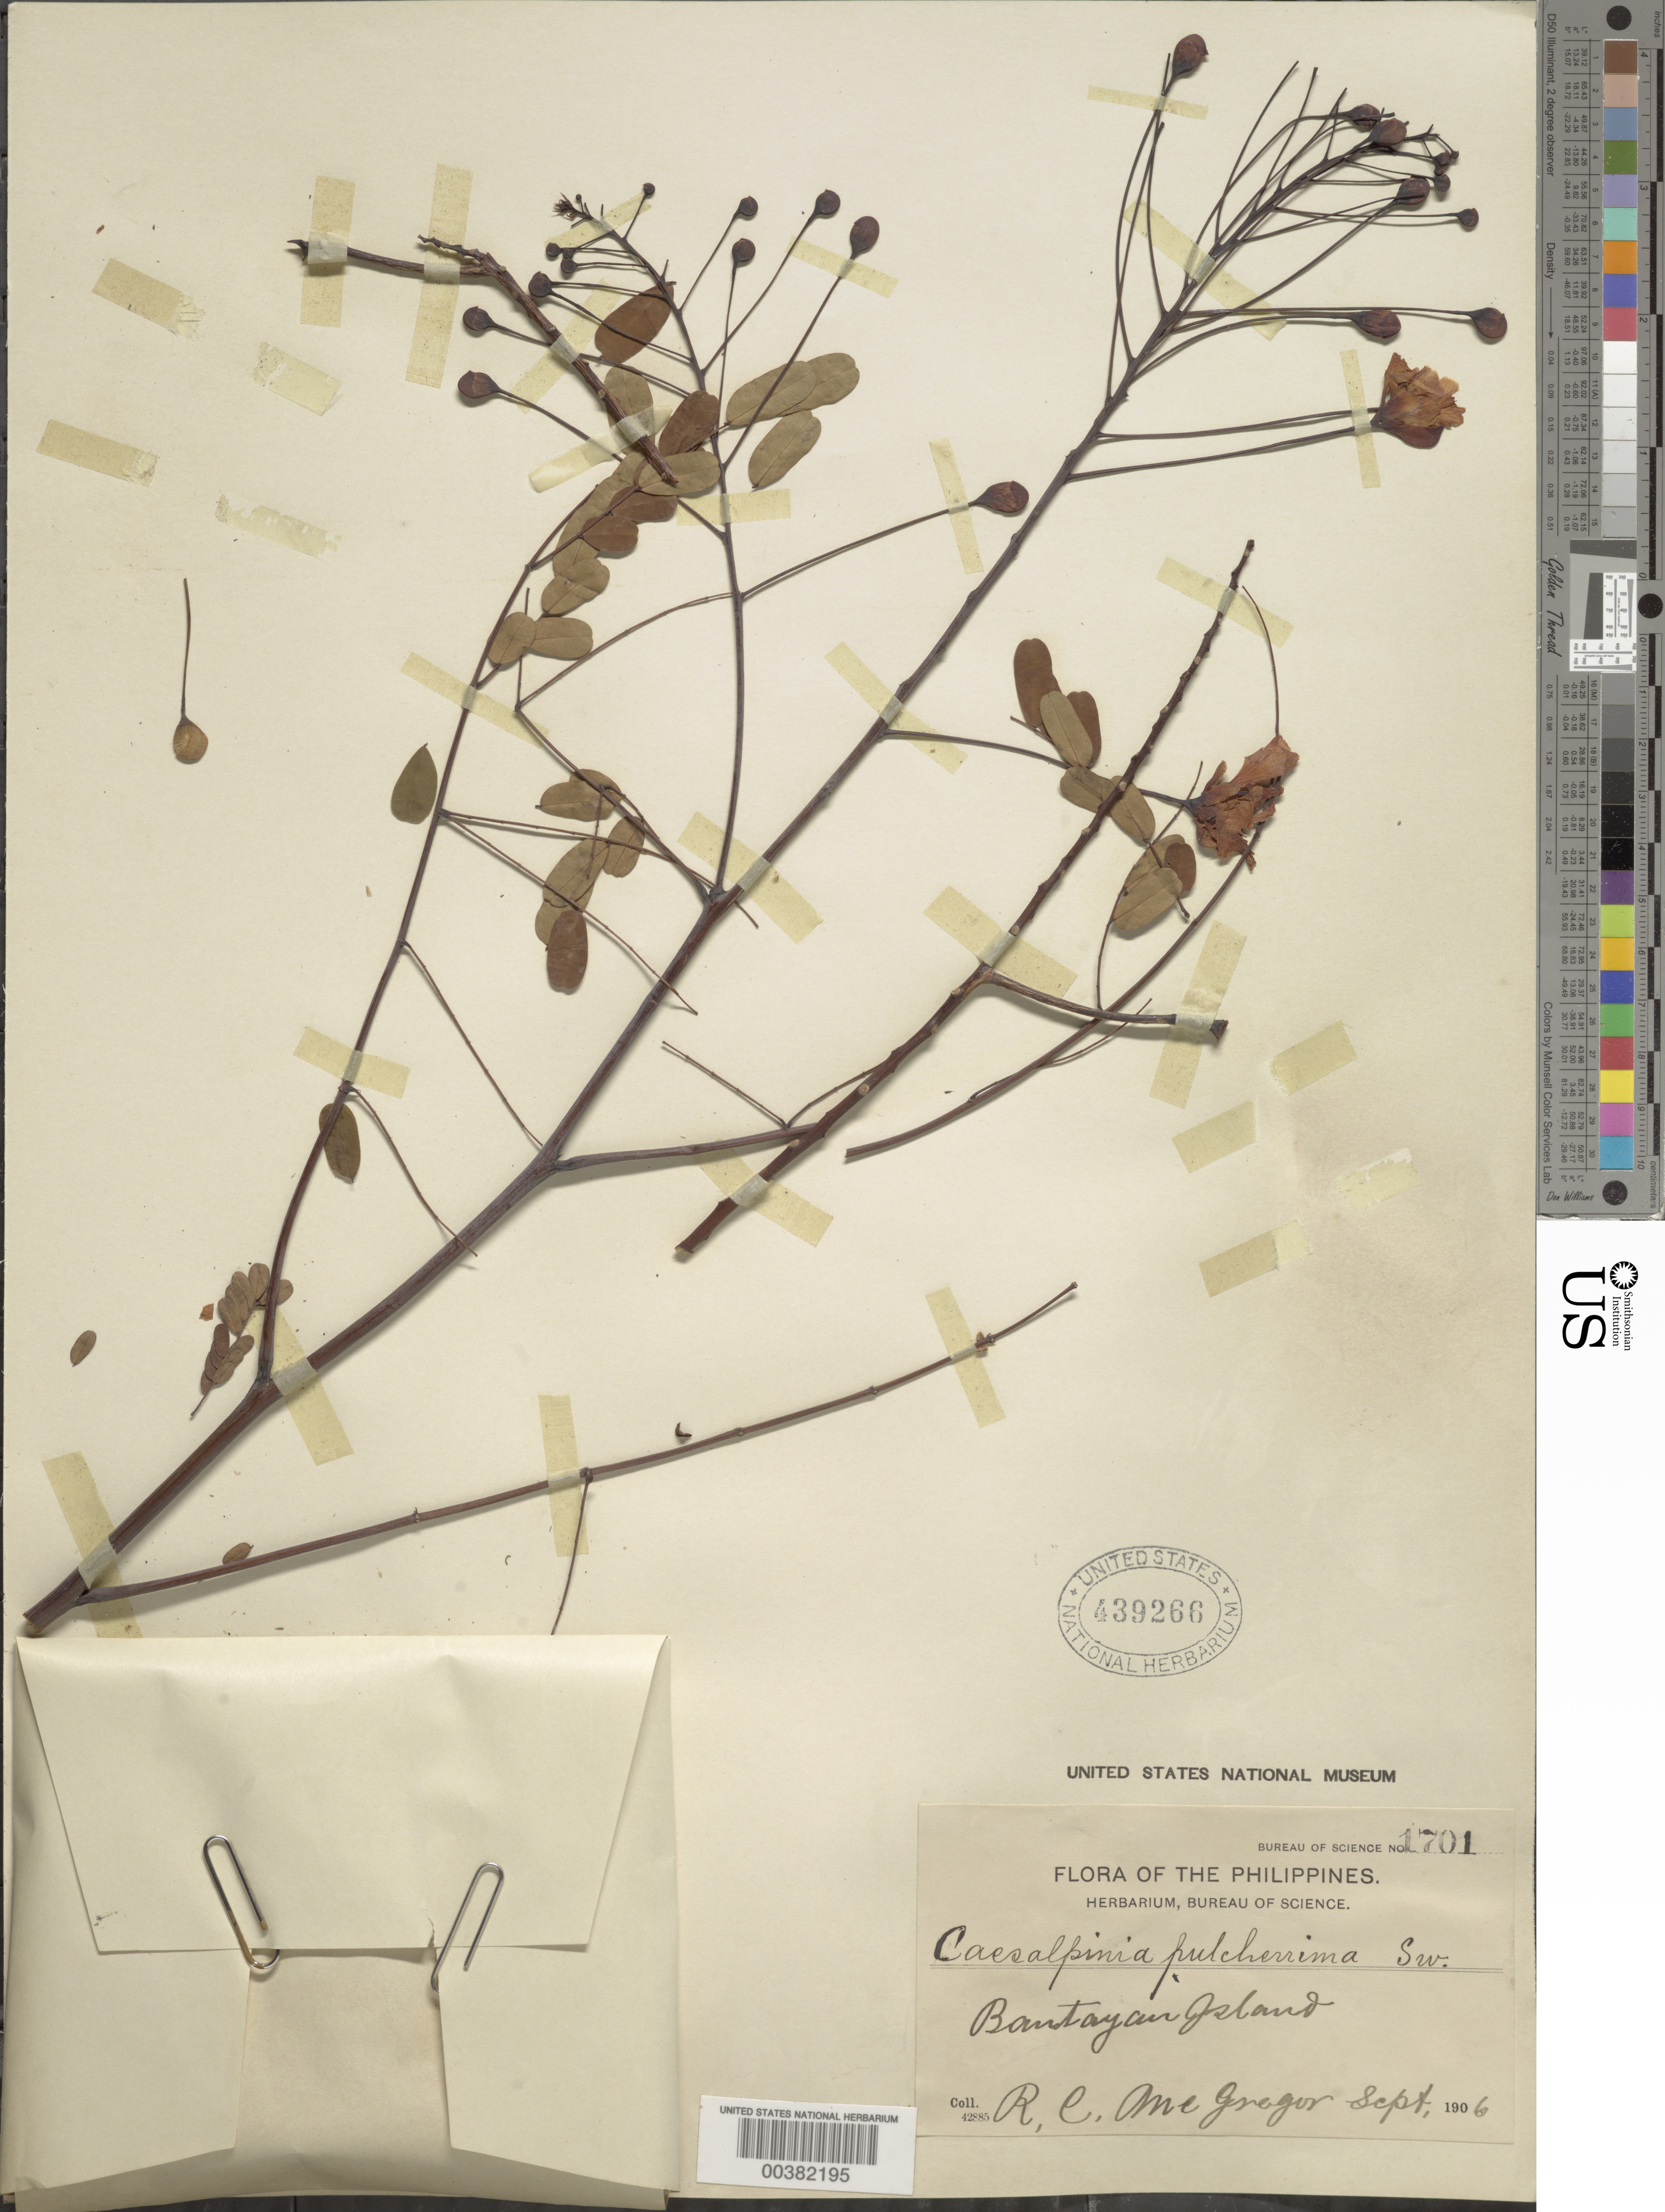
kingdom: Plantae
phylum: Tracheophyta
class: Magnoliopsida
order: Fabales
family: Fabaceae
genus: Caesalpinia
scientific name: Caesalpinia pulcherrima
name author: (L.) Sw.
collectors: R. C. McGregor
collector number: Bureau Of Science No. 1701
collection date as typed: Sep 1906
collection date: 1906-09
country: Philippines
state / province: Central Visayas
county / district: Cebu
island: Cebu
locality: Bantayan i.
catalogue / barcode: US 439266